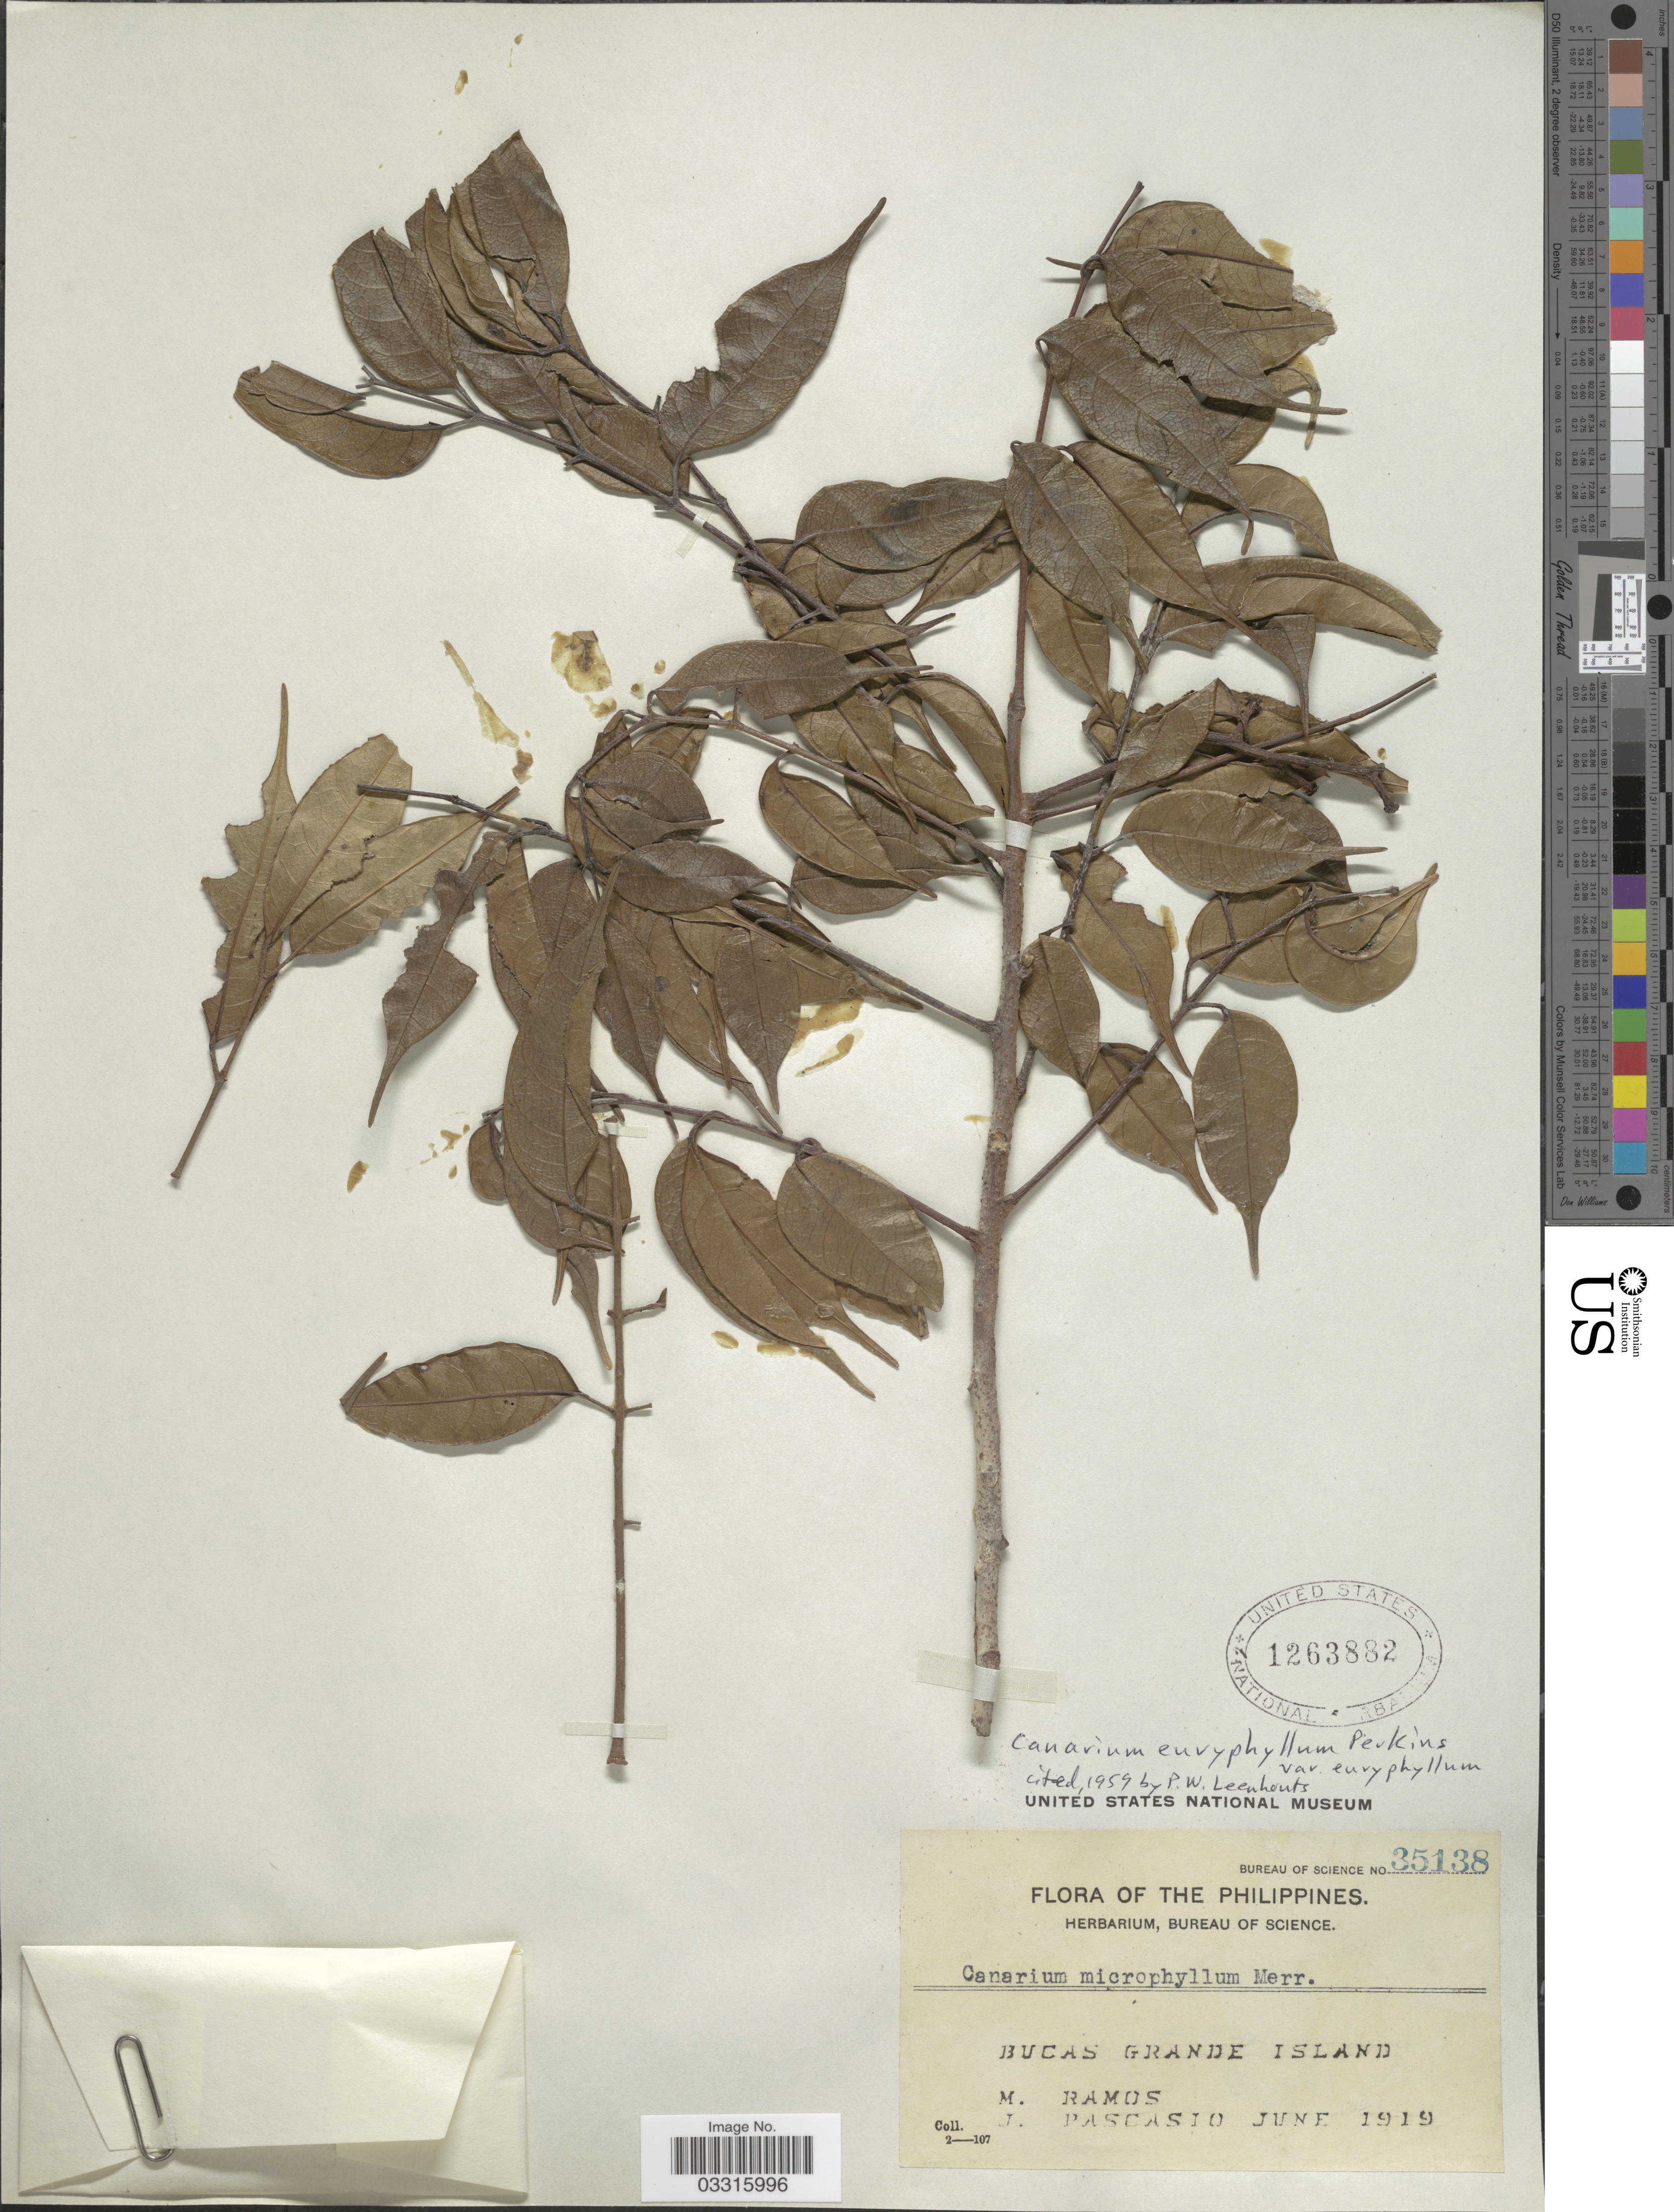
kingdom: Plantae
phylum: Tracheophyta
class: Magnoliopsida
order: Sapindales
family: Burseraceae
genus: Canarium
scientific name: Canarium euryphyllum var. euryphyllum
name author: G. Perkins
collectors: M. Ramos & J. Pascasio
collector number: Bureau of Science 35138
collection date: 1919-06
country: Philippines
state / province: Caraga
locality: Bucas Grande Island.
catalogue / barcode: US 1263882